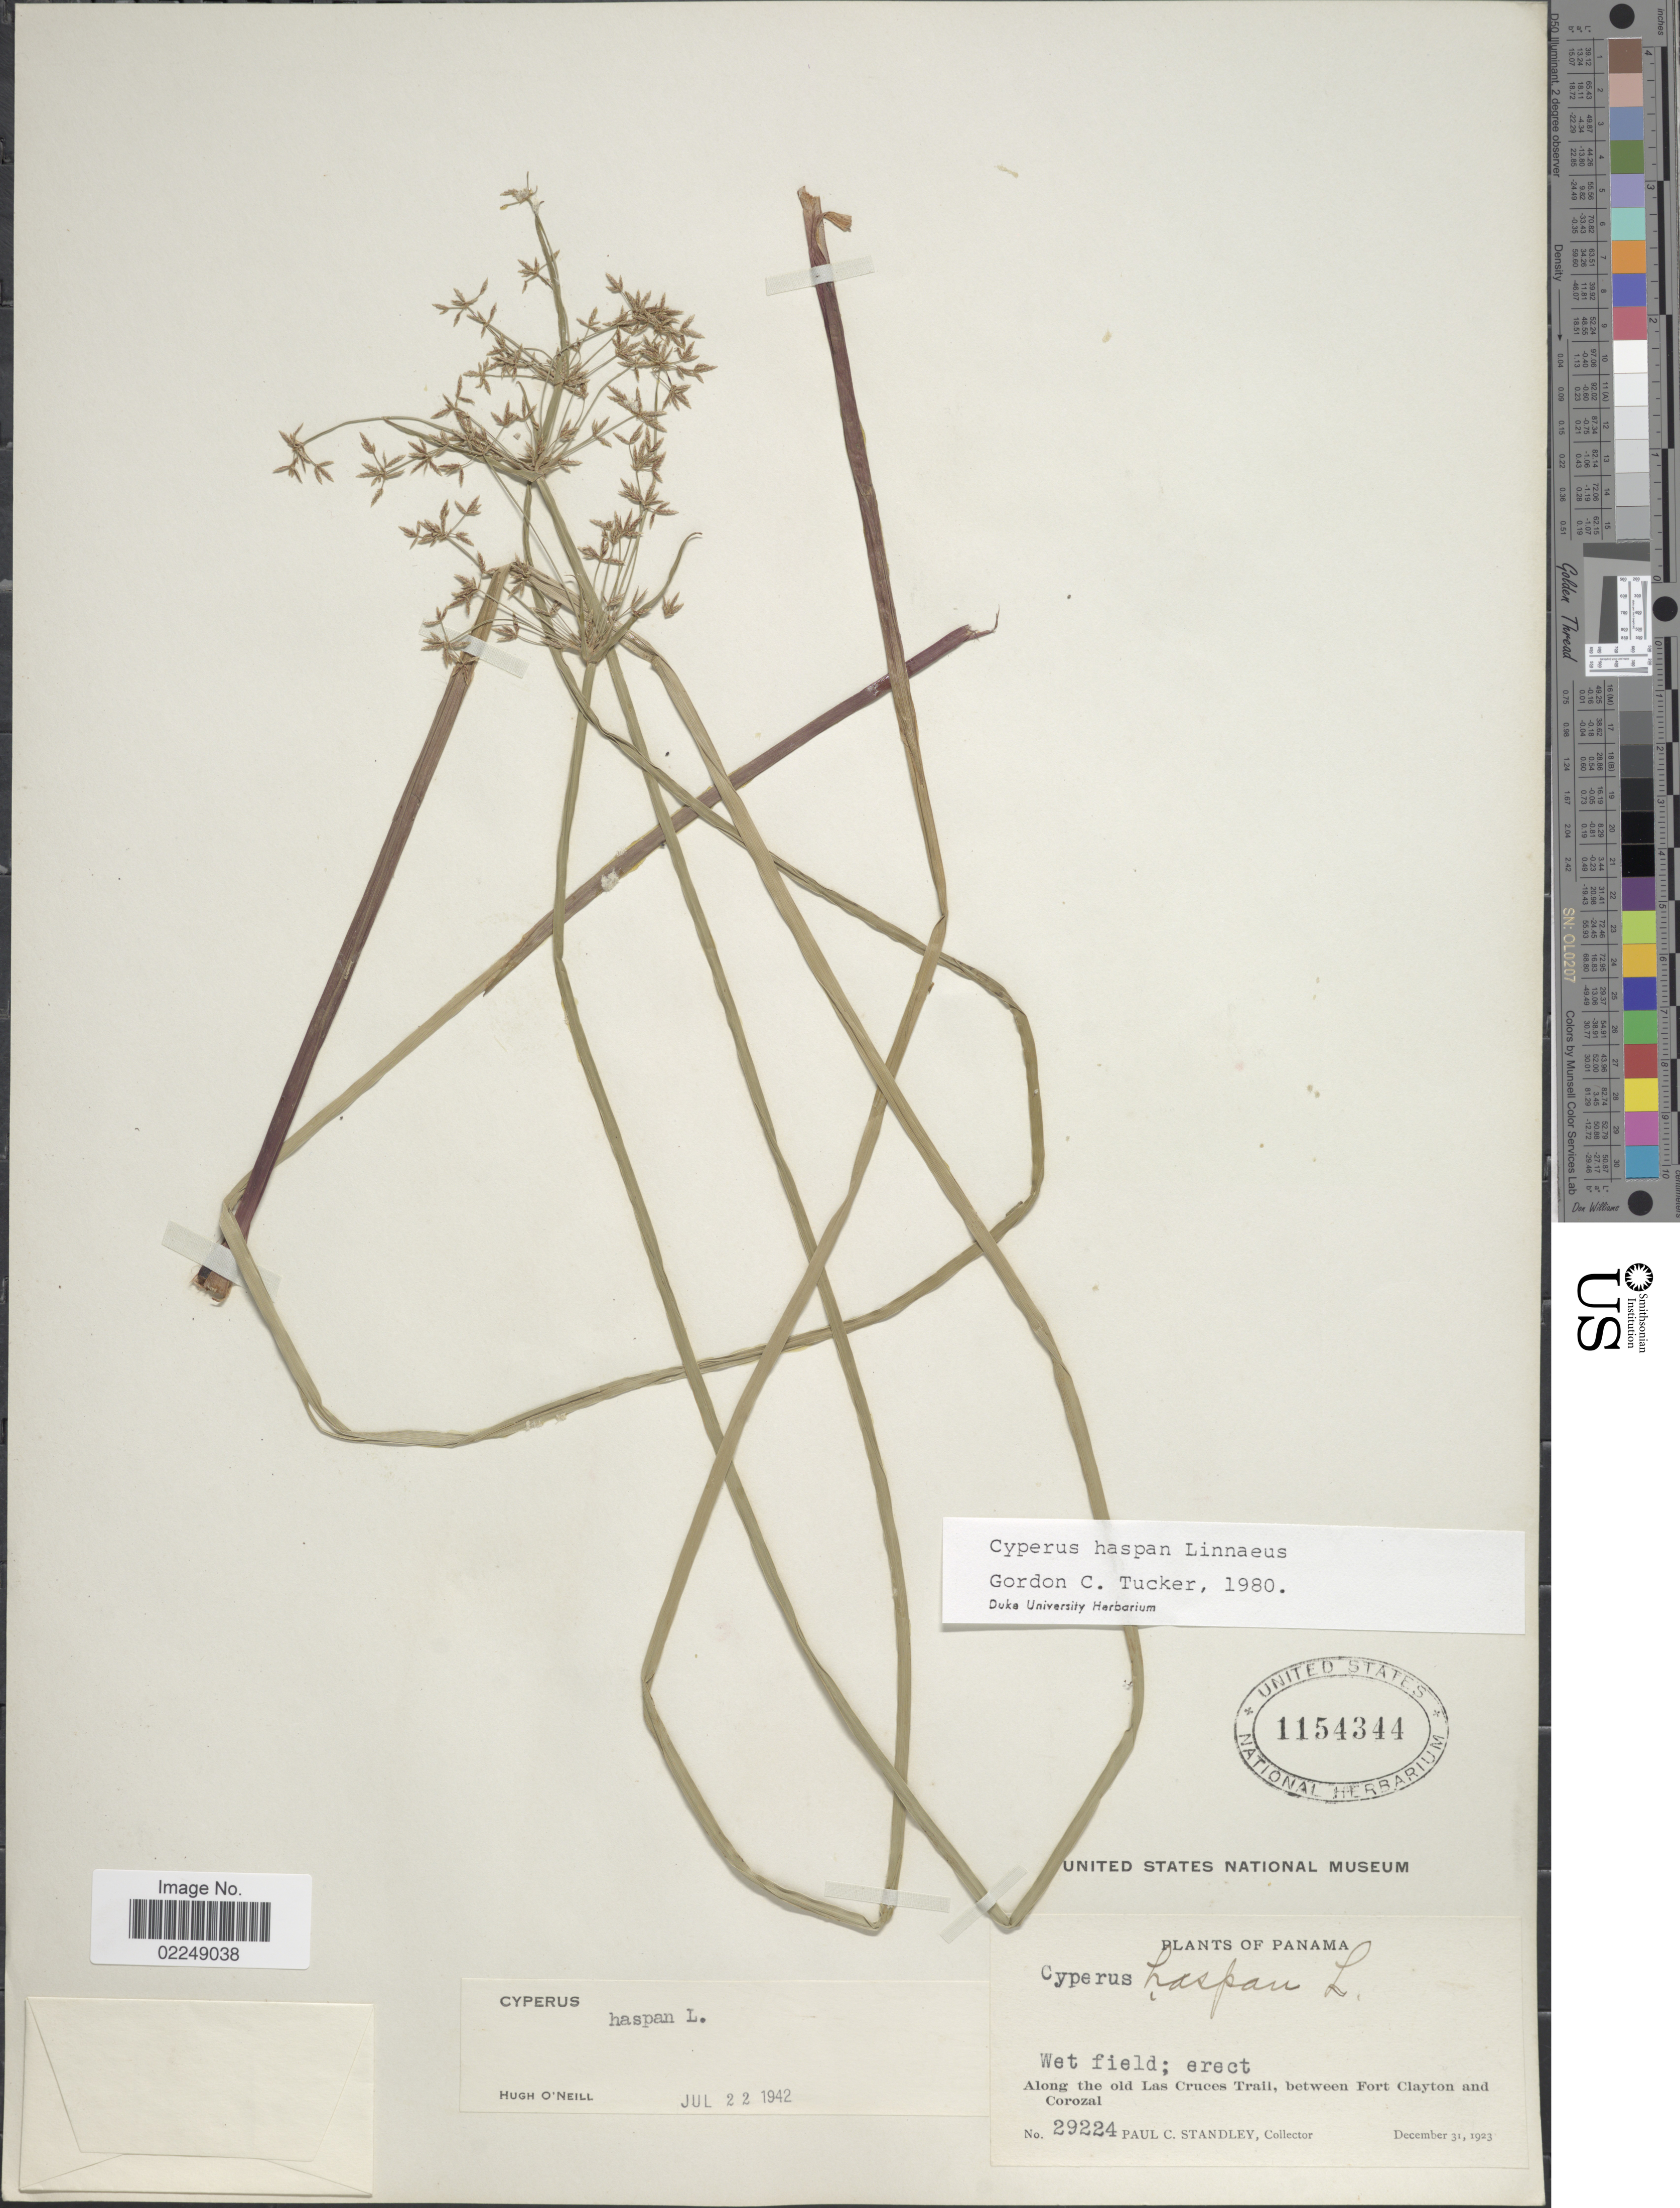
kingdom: Plantae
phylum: Tracheophyta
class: Liliopsida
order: Poales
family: Cyperaceae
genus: Cyperus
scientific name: Cyperus haspan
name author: L.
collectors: P. C. Standley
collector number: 29224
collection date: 1923-12-31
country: Panama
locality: Along the old Las Cruces Trail, between Fort Clayton and Corozal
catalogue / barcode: US 1154344